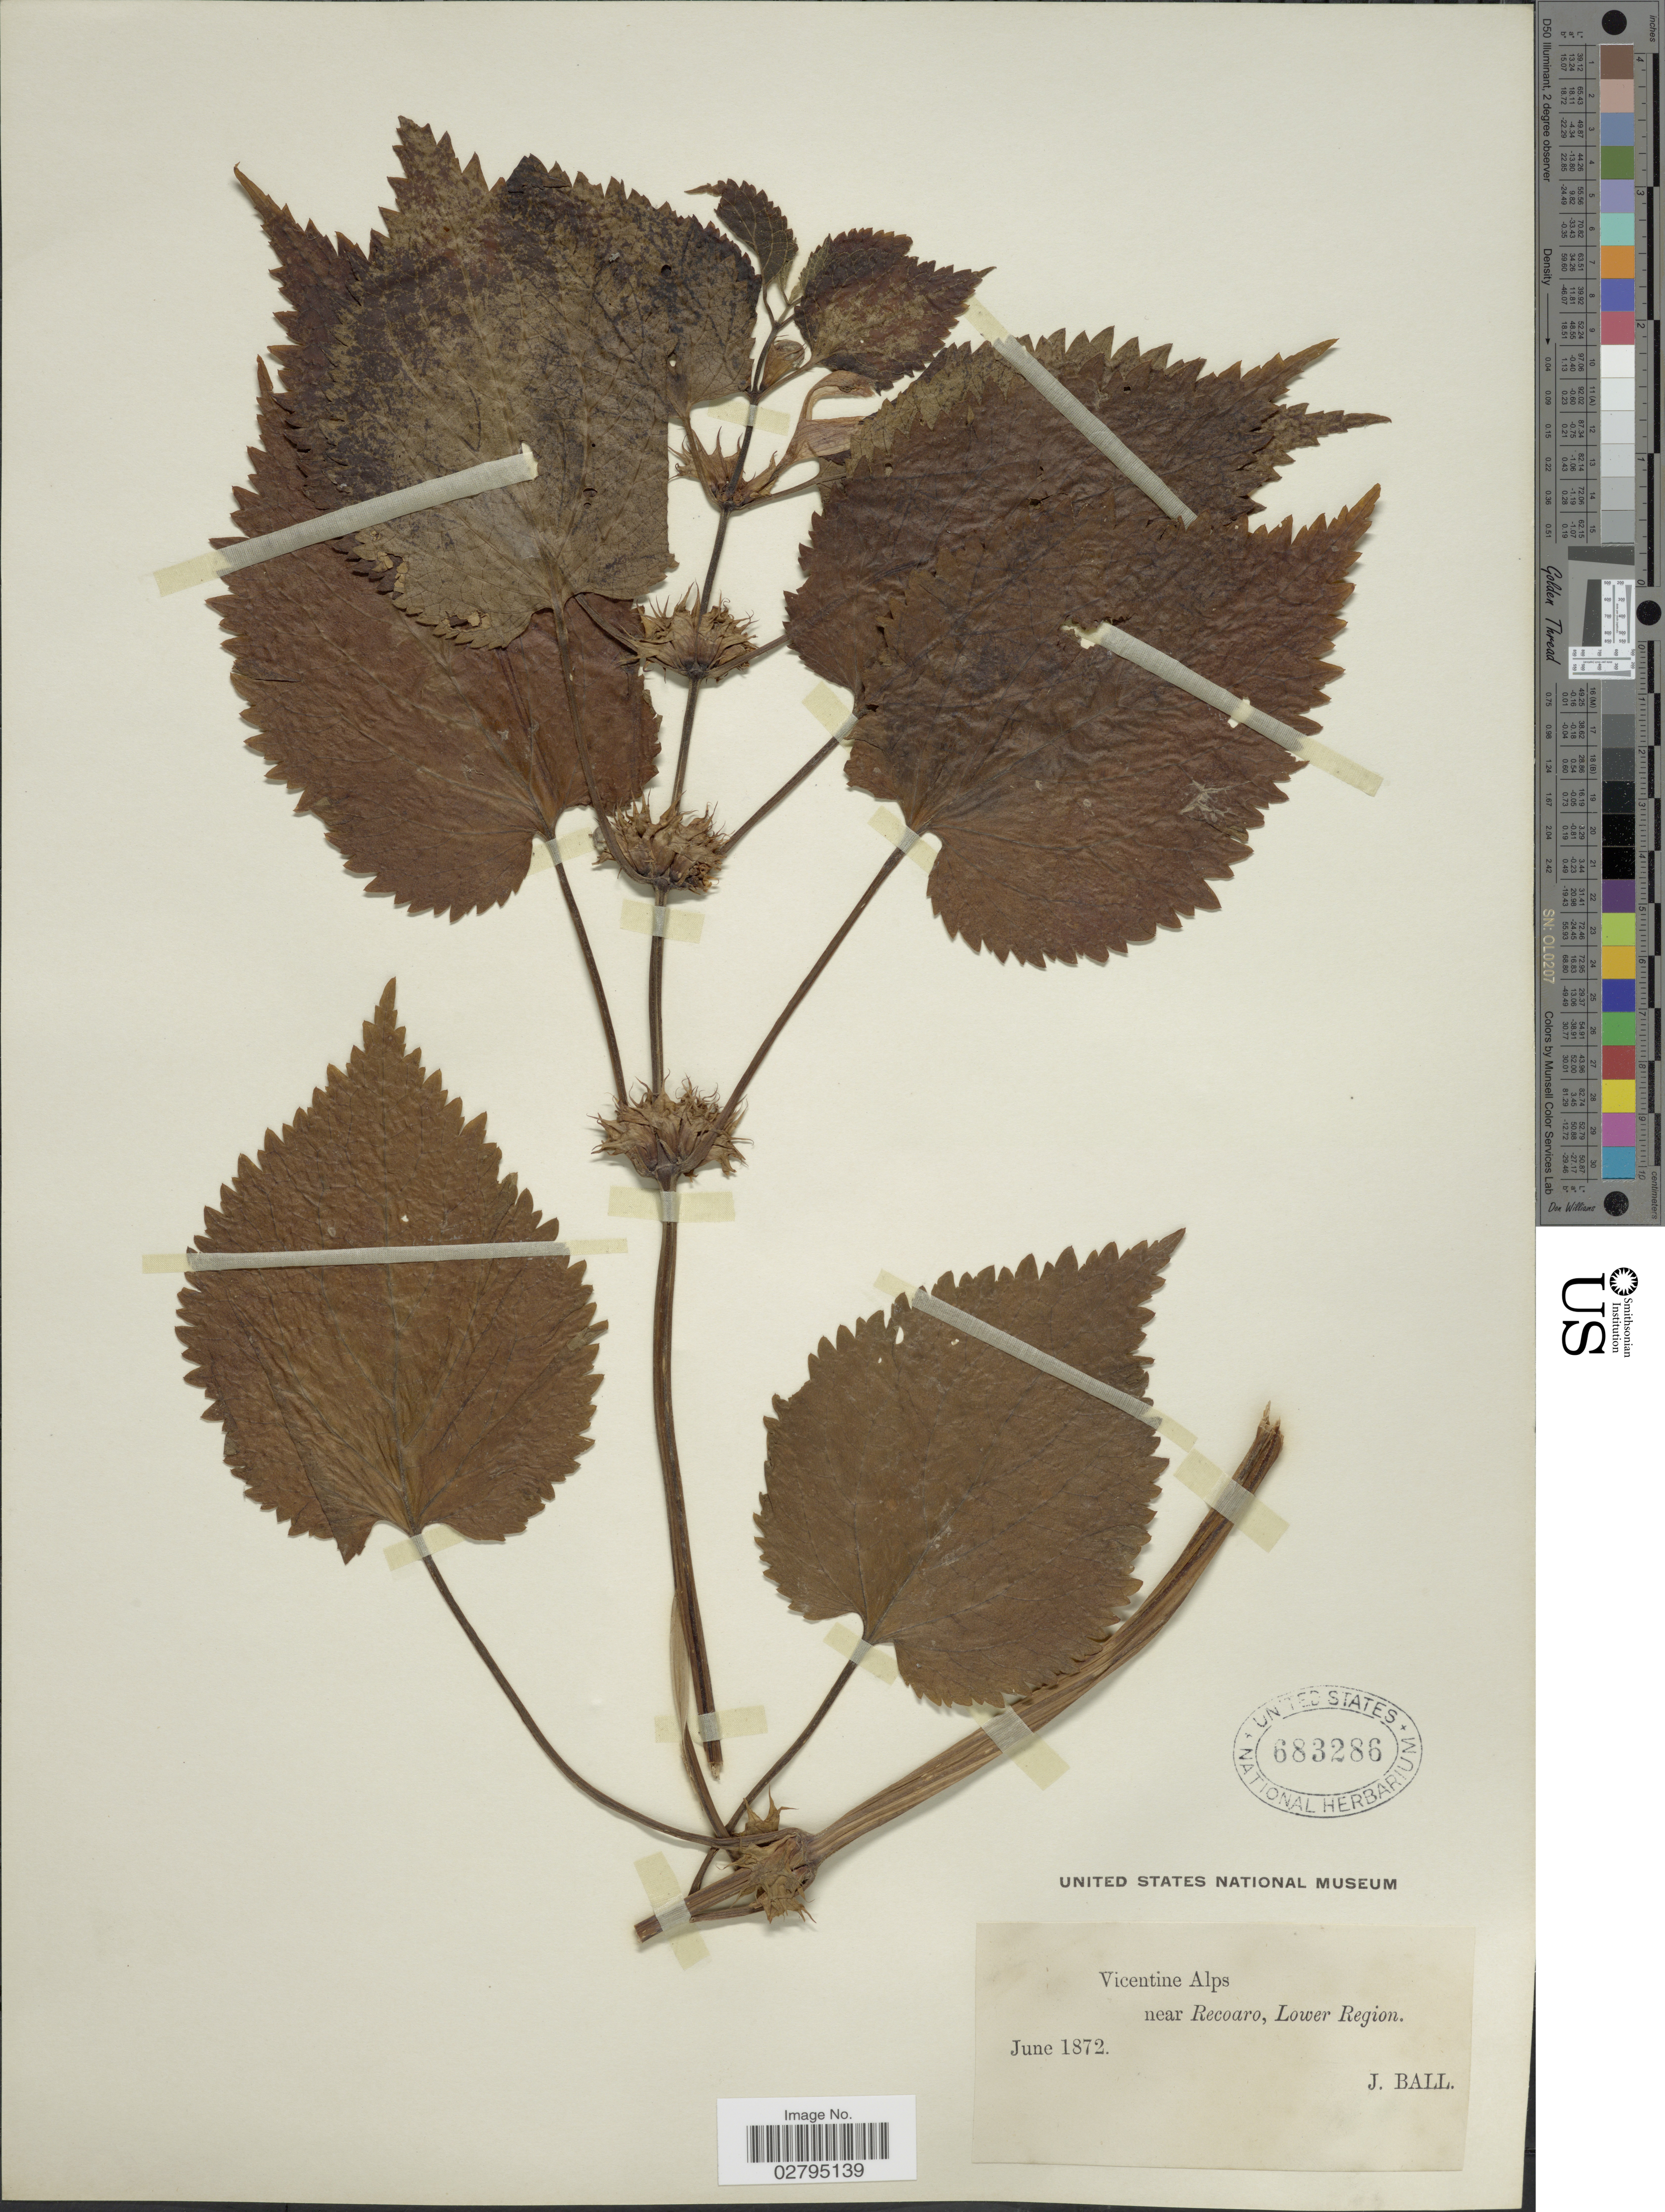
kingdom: Plantae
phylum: Tracheophyta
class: Magnoliopsida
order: Lamiales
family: Lamiaceae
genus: Lamium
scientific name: Lamium sp.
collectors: J. Ball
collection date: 1872-06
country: Italy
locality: Vicentine Alps near Recoaro, Lower Region.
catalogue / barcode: US 683286